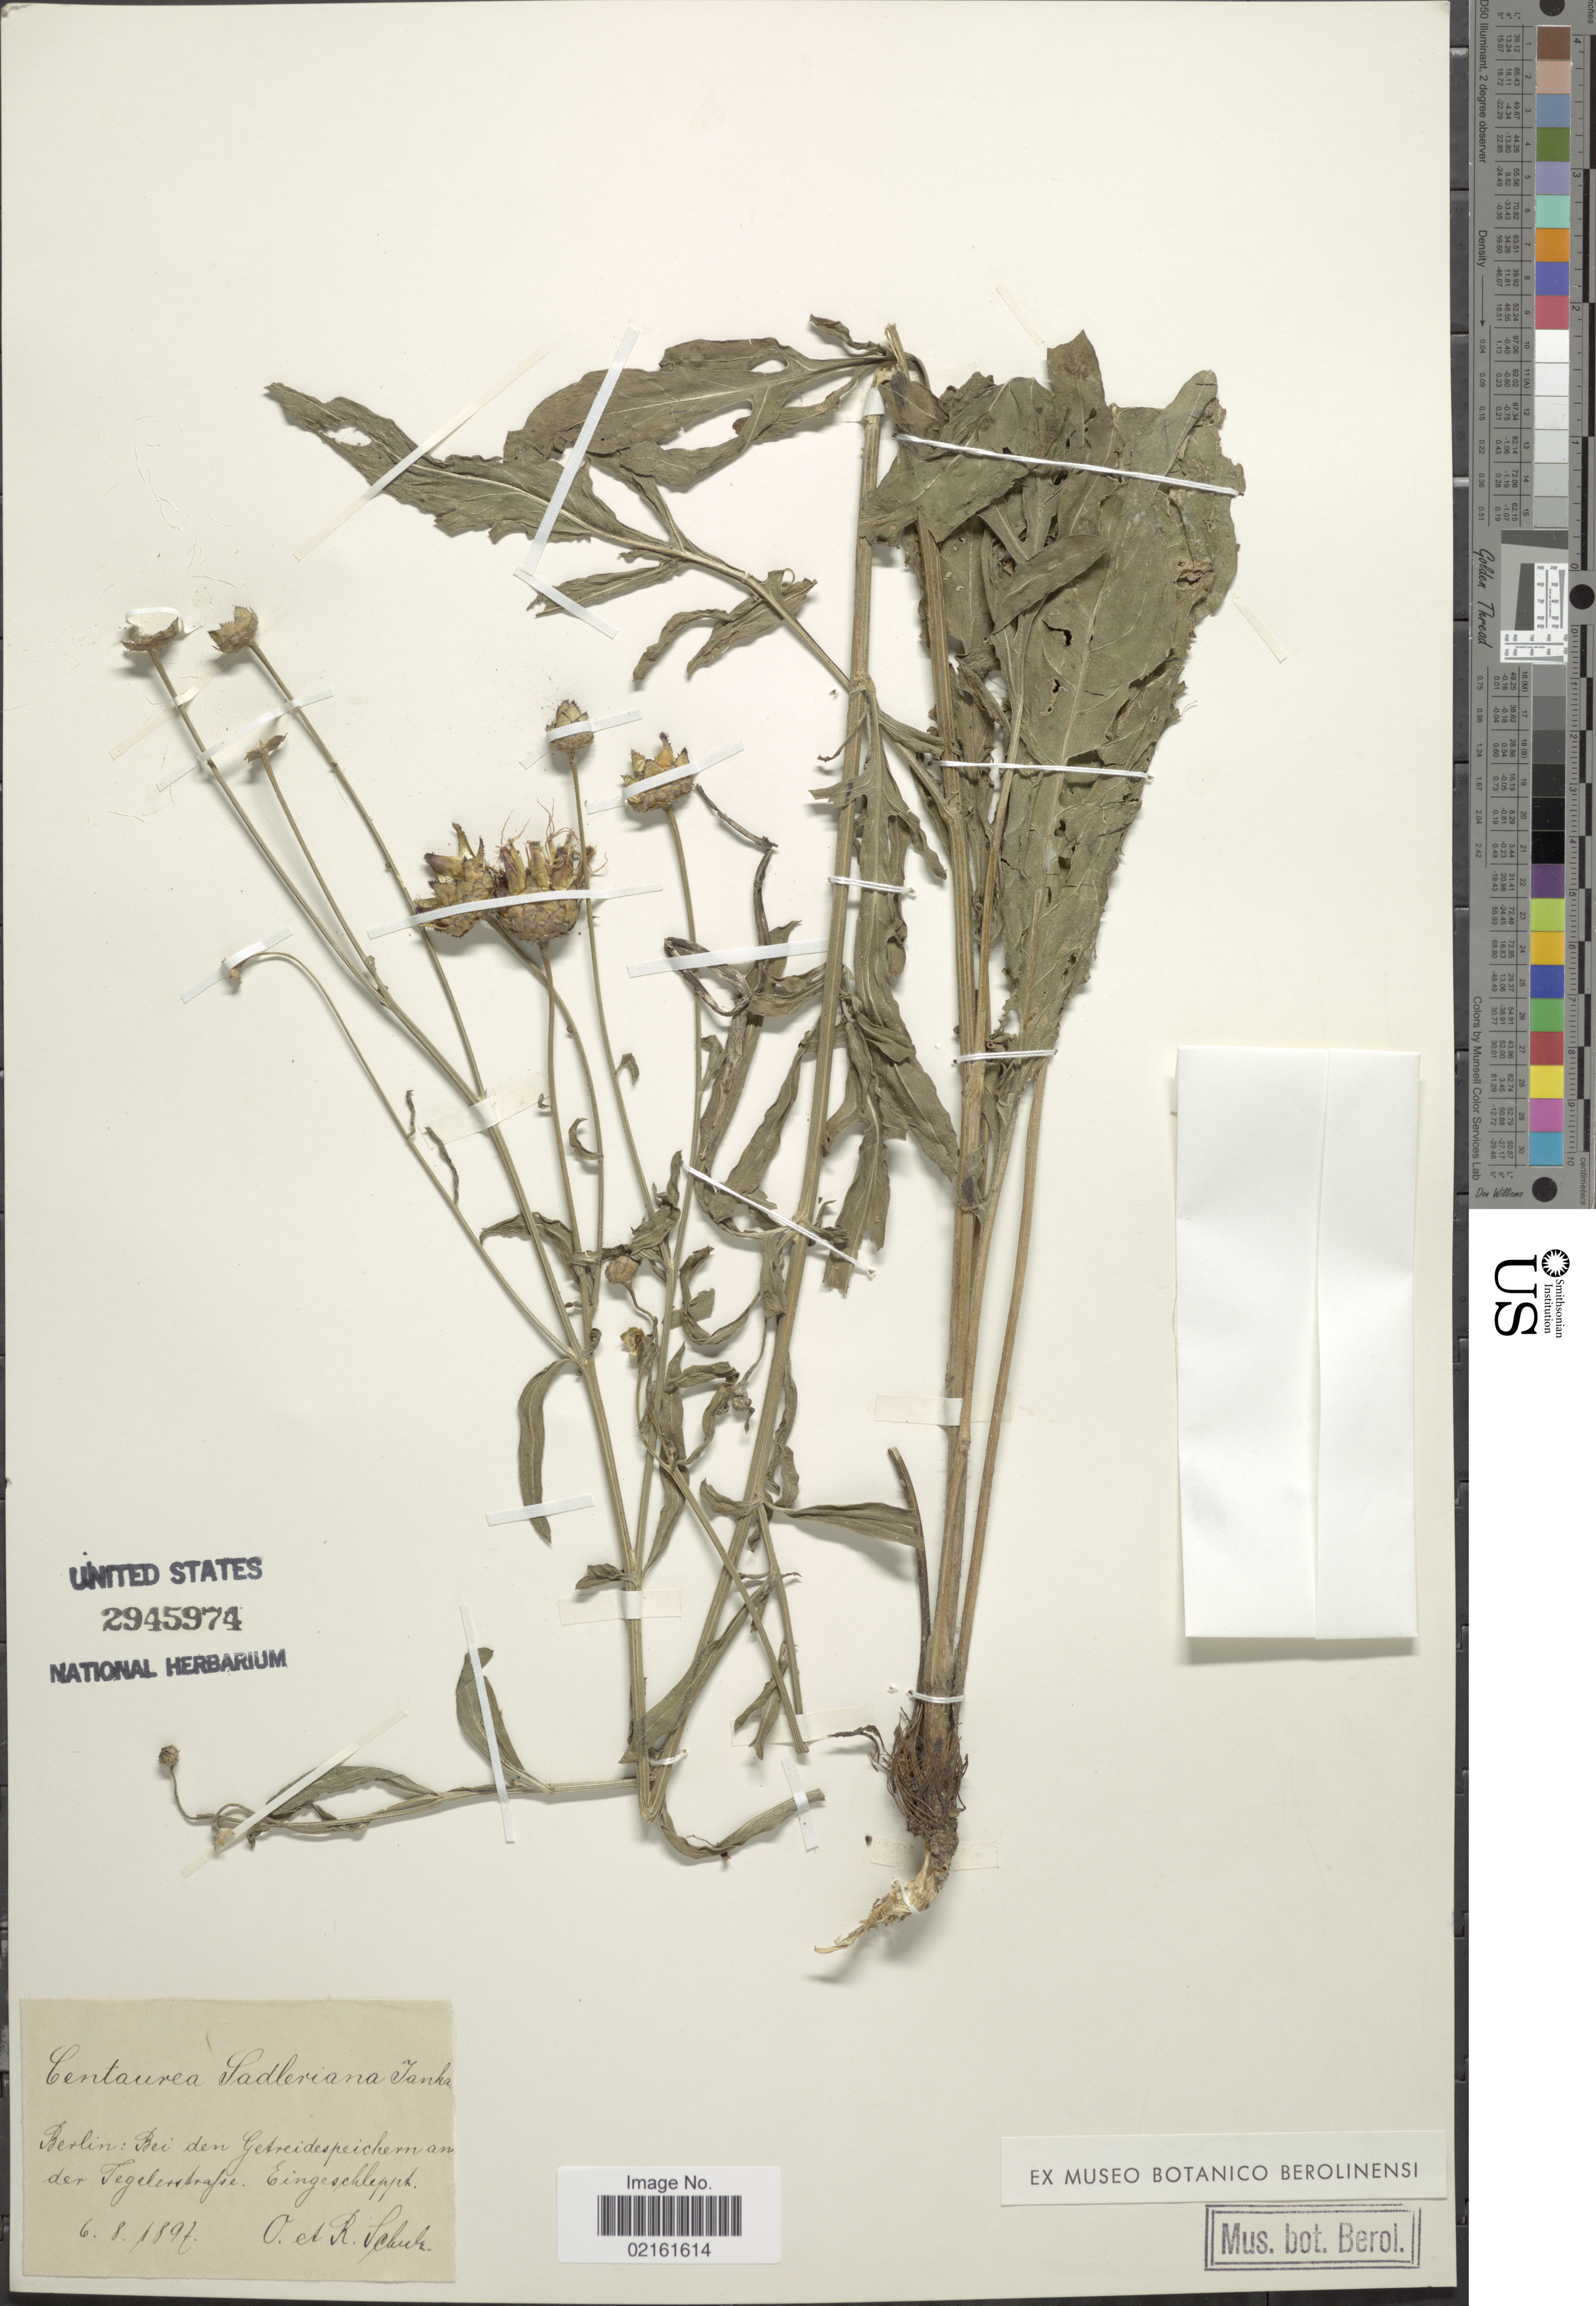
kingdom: Plantae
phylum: Tracheophyta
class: Magnoliopsida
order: Asterales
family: Asteraceae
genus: Centaurea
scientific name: Centaurea scabiosa subsp. sadleriana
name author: (Janka) Asch. & Graebn.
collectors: C. L. Schulz & R. Schulz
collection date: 1897-08-06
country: Germany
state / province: Berlin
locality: Bei den Gebreidespeichern an der Tegelerstrafse. Eingeschleppt [interpreted]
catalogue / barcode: US 2945974